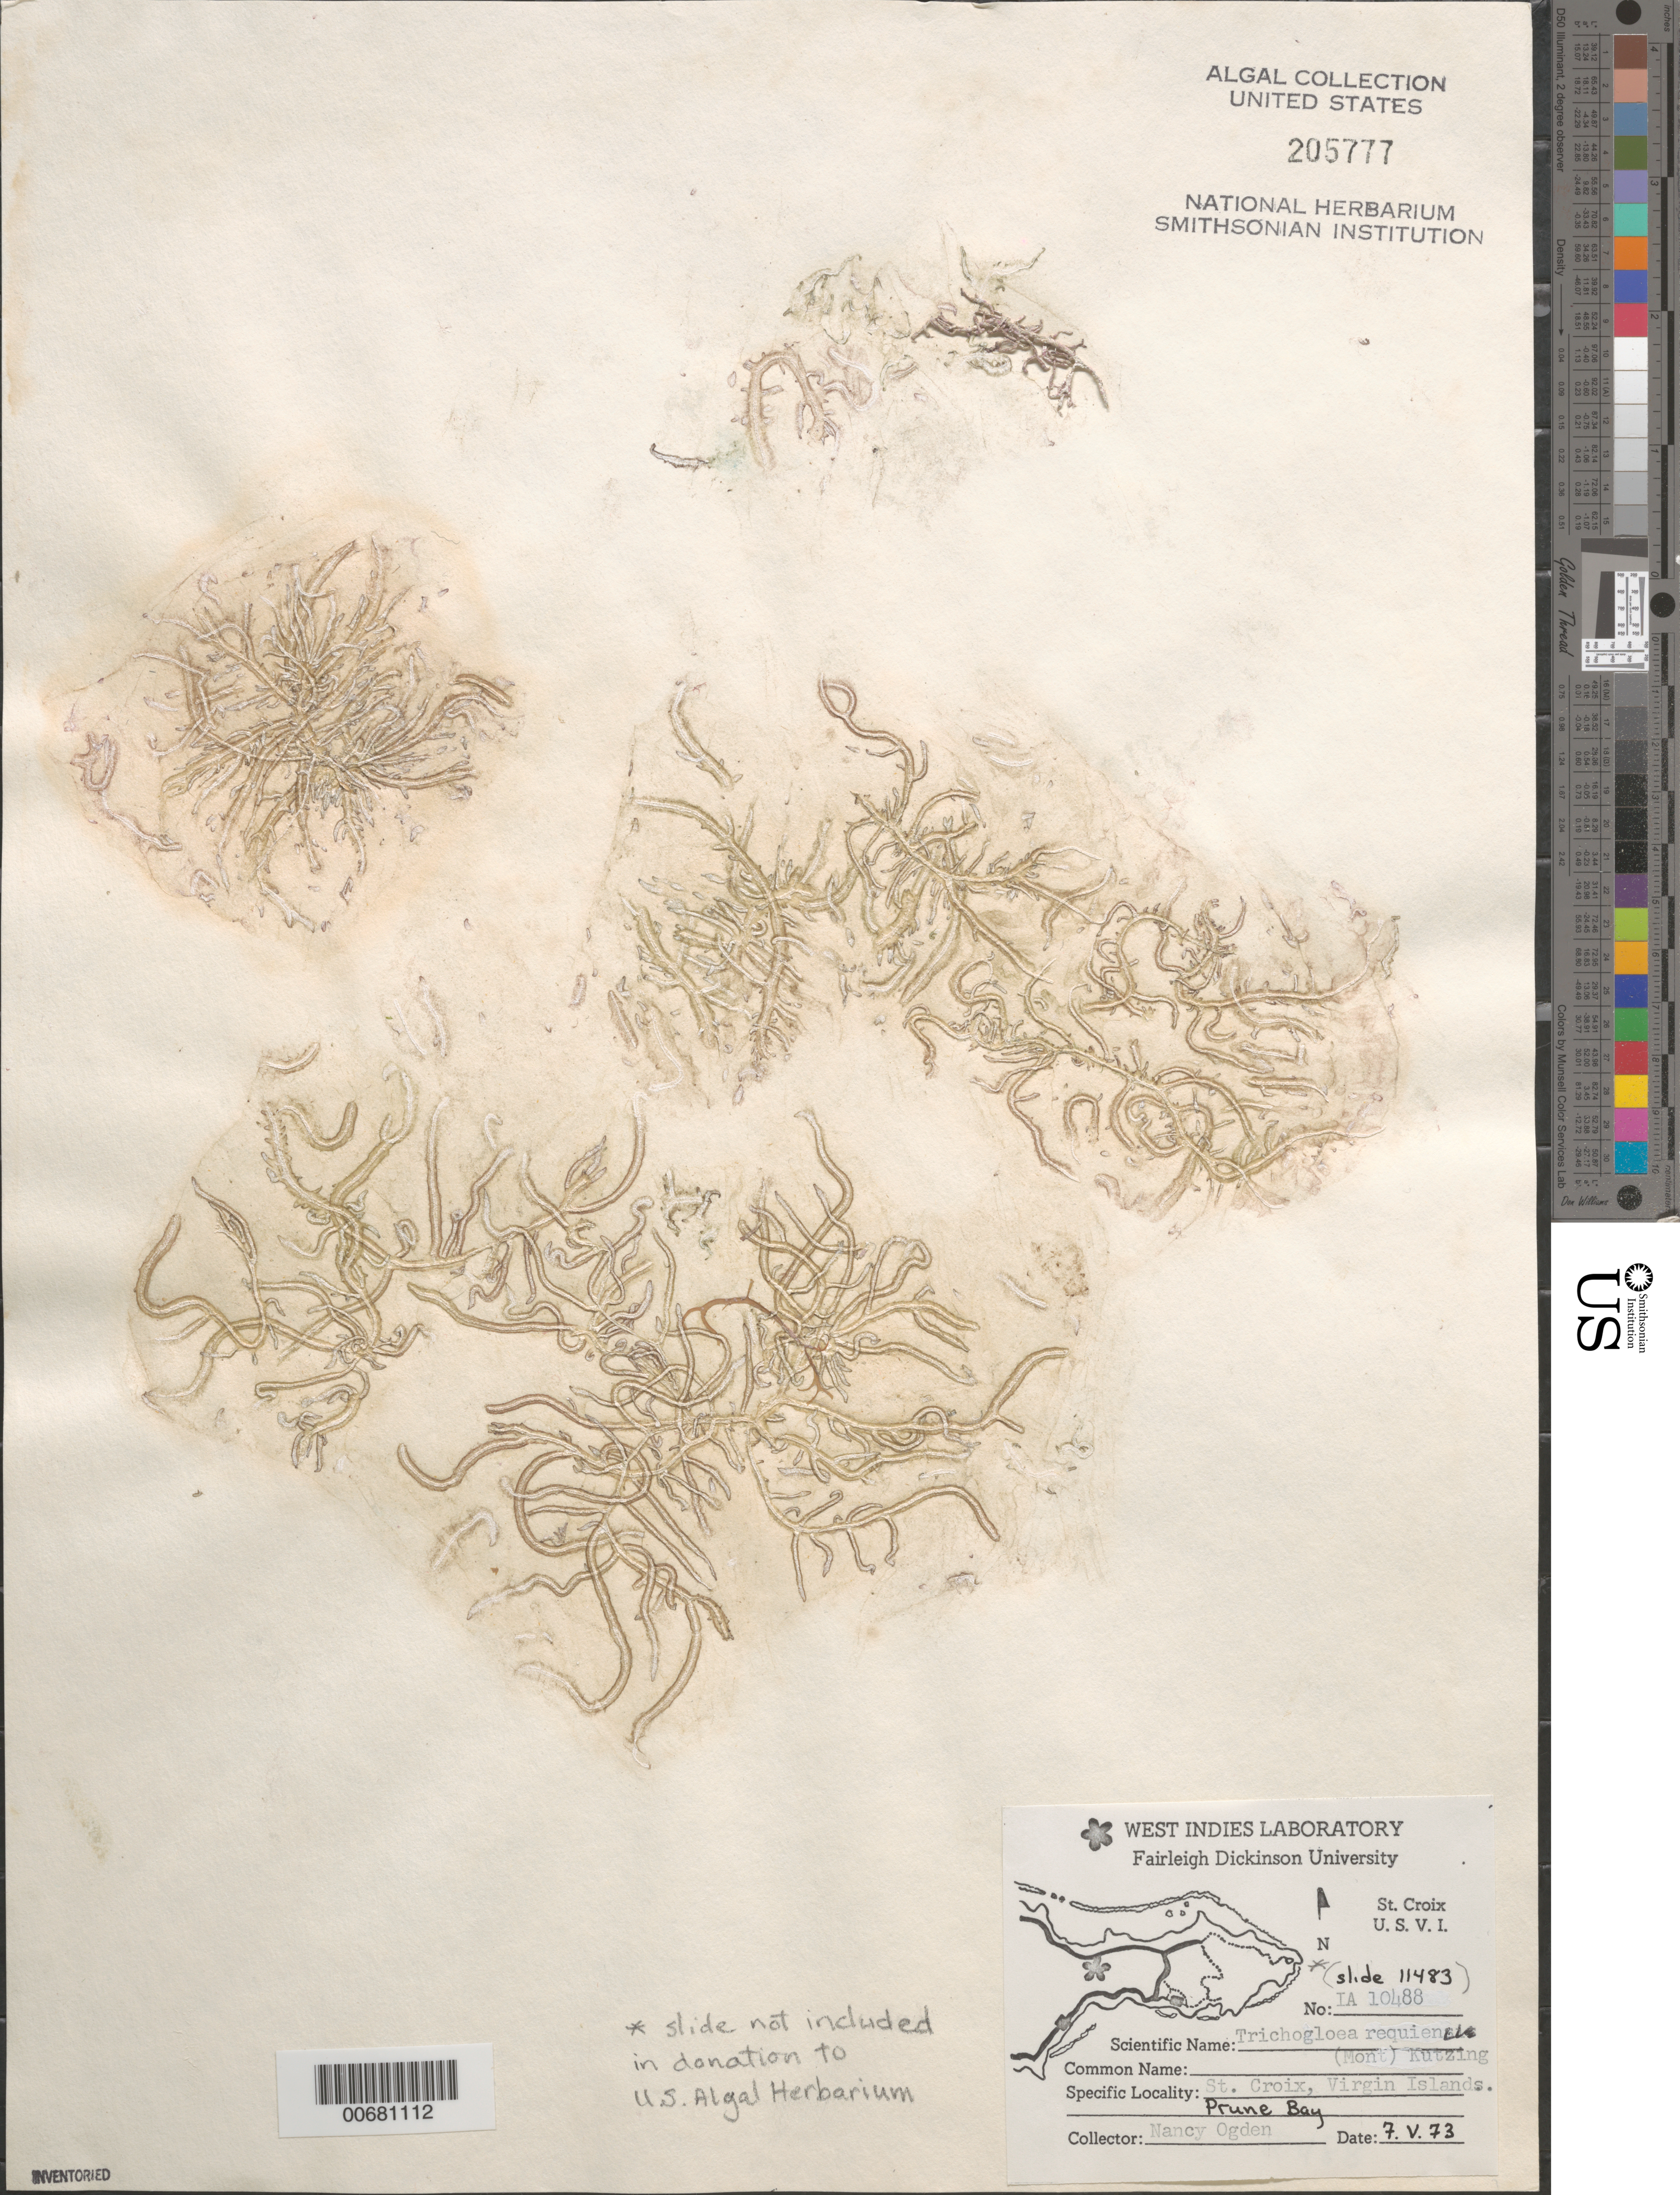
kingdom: Plantae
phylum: Rhodophyta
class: Florideophyceae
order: Nemaliales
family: Liagoraceae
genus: Trichogloea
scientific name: Trichogloea requienii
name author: (Mont.) Kütz.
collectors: N. Ogden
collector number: IAA 10488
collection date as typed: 07 May 1973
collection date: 1973-05-07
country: U.S. Virgin Islands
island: St. Croix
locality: Prune Bay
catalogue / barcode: US 205777